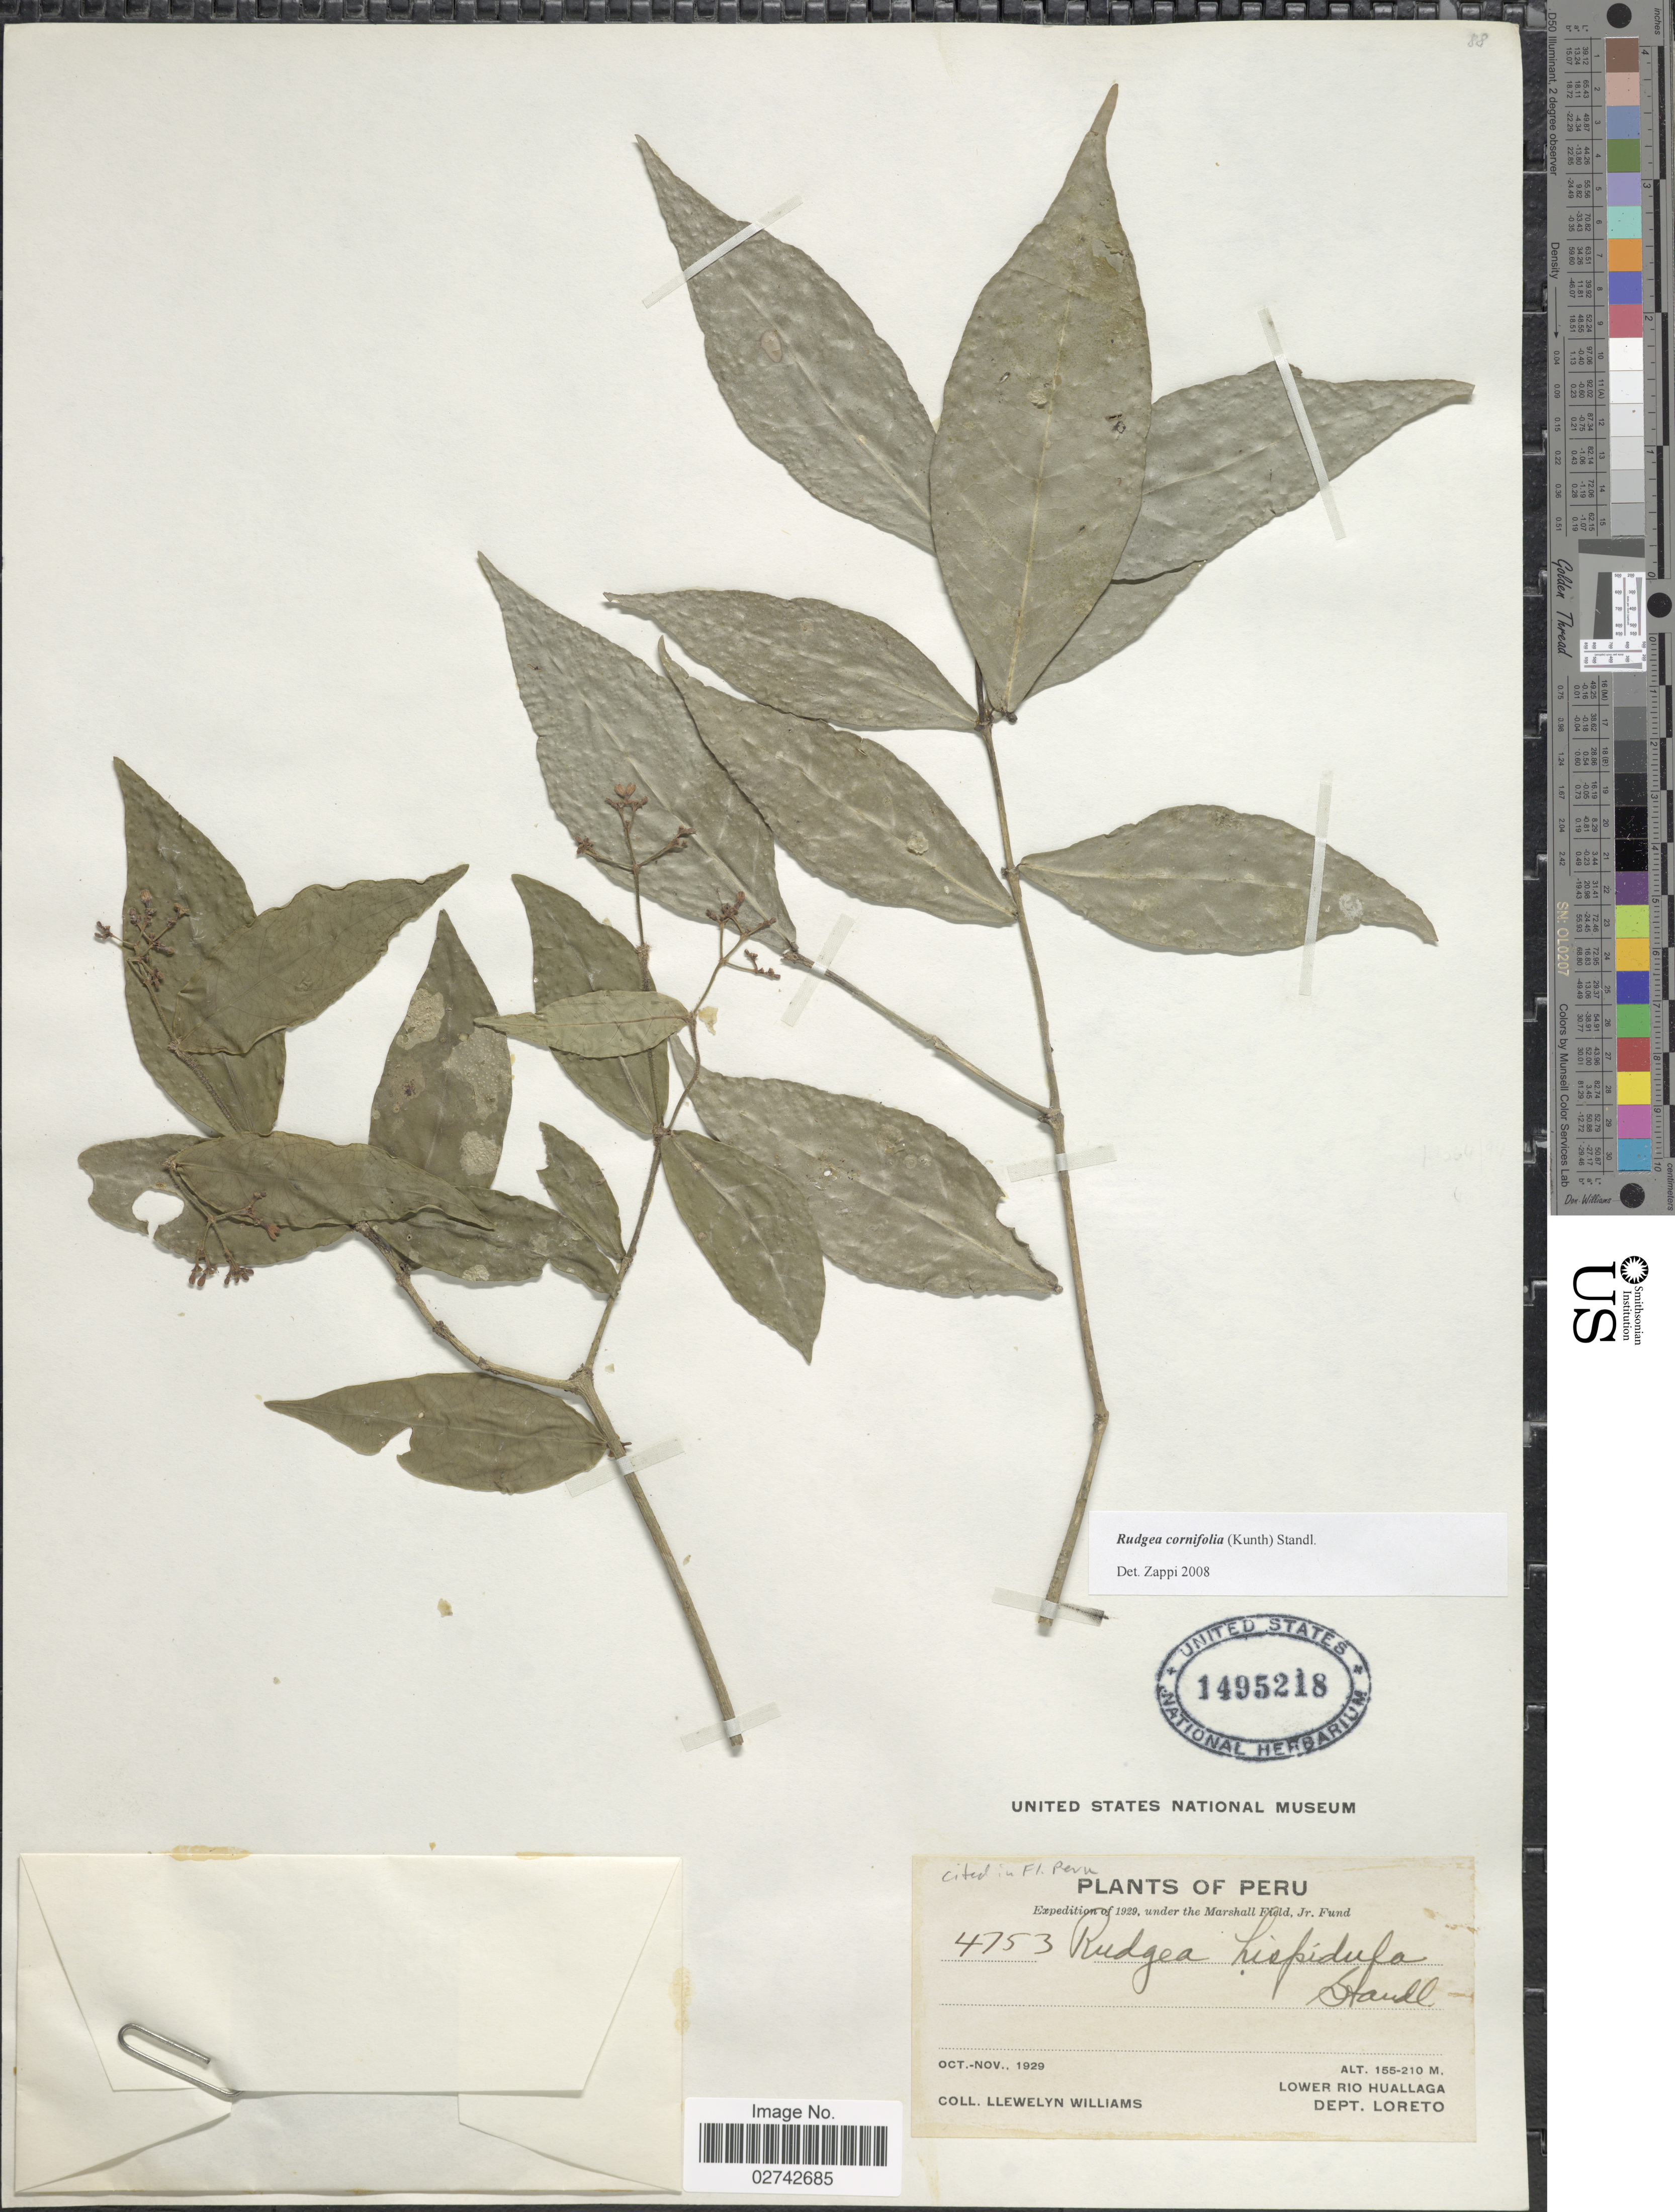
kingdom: Plantae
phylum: Tracheophyta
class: Magnoliopsida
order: Gentianales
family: Rubiaceae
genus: Rudgea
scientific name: Rudgea cornifolia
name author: (Kunth) Standl.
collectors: Ll. Williams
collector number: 4753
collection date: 1929-10/1929-11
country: Peru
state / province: Loreto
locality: Lower Rio Huallaga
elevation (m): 155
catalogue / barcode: US 1495218